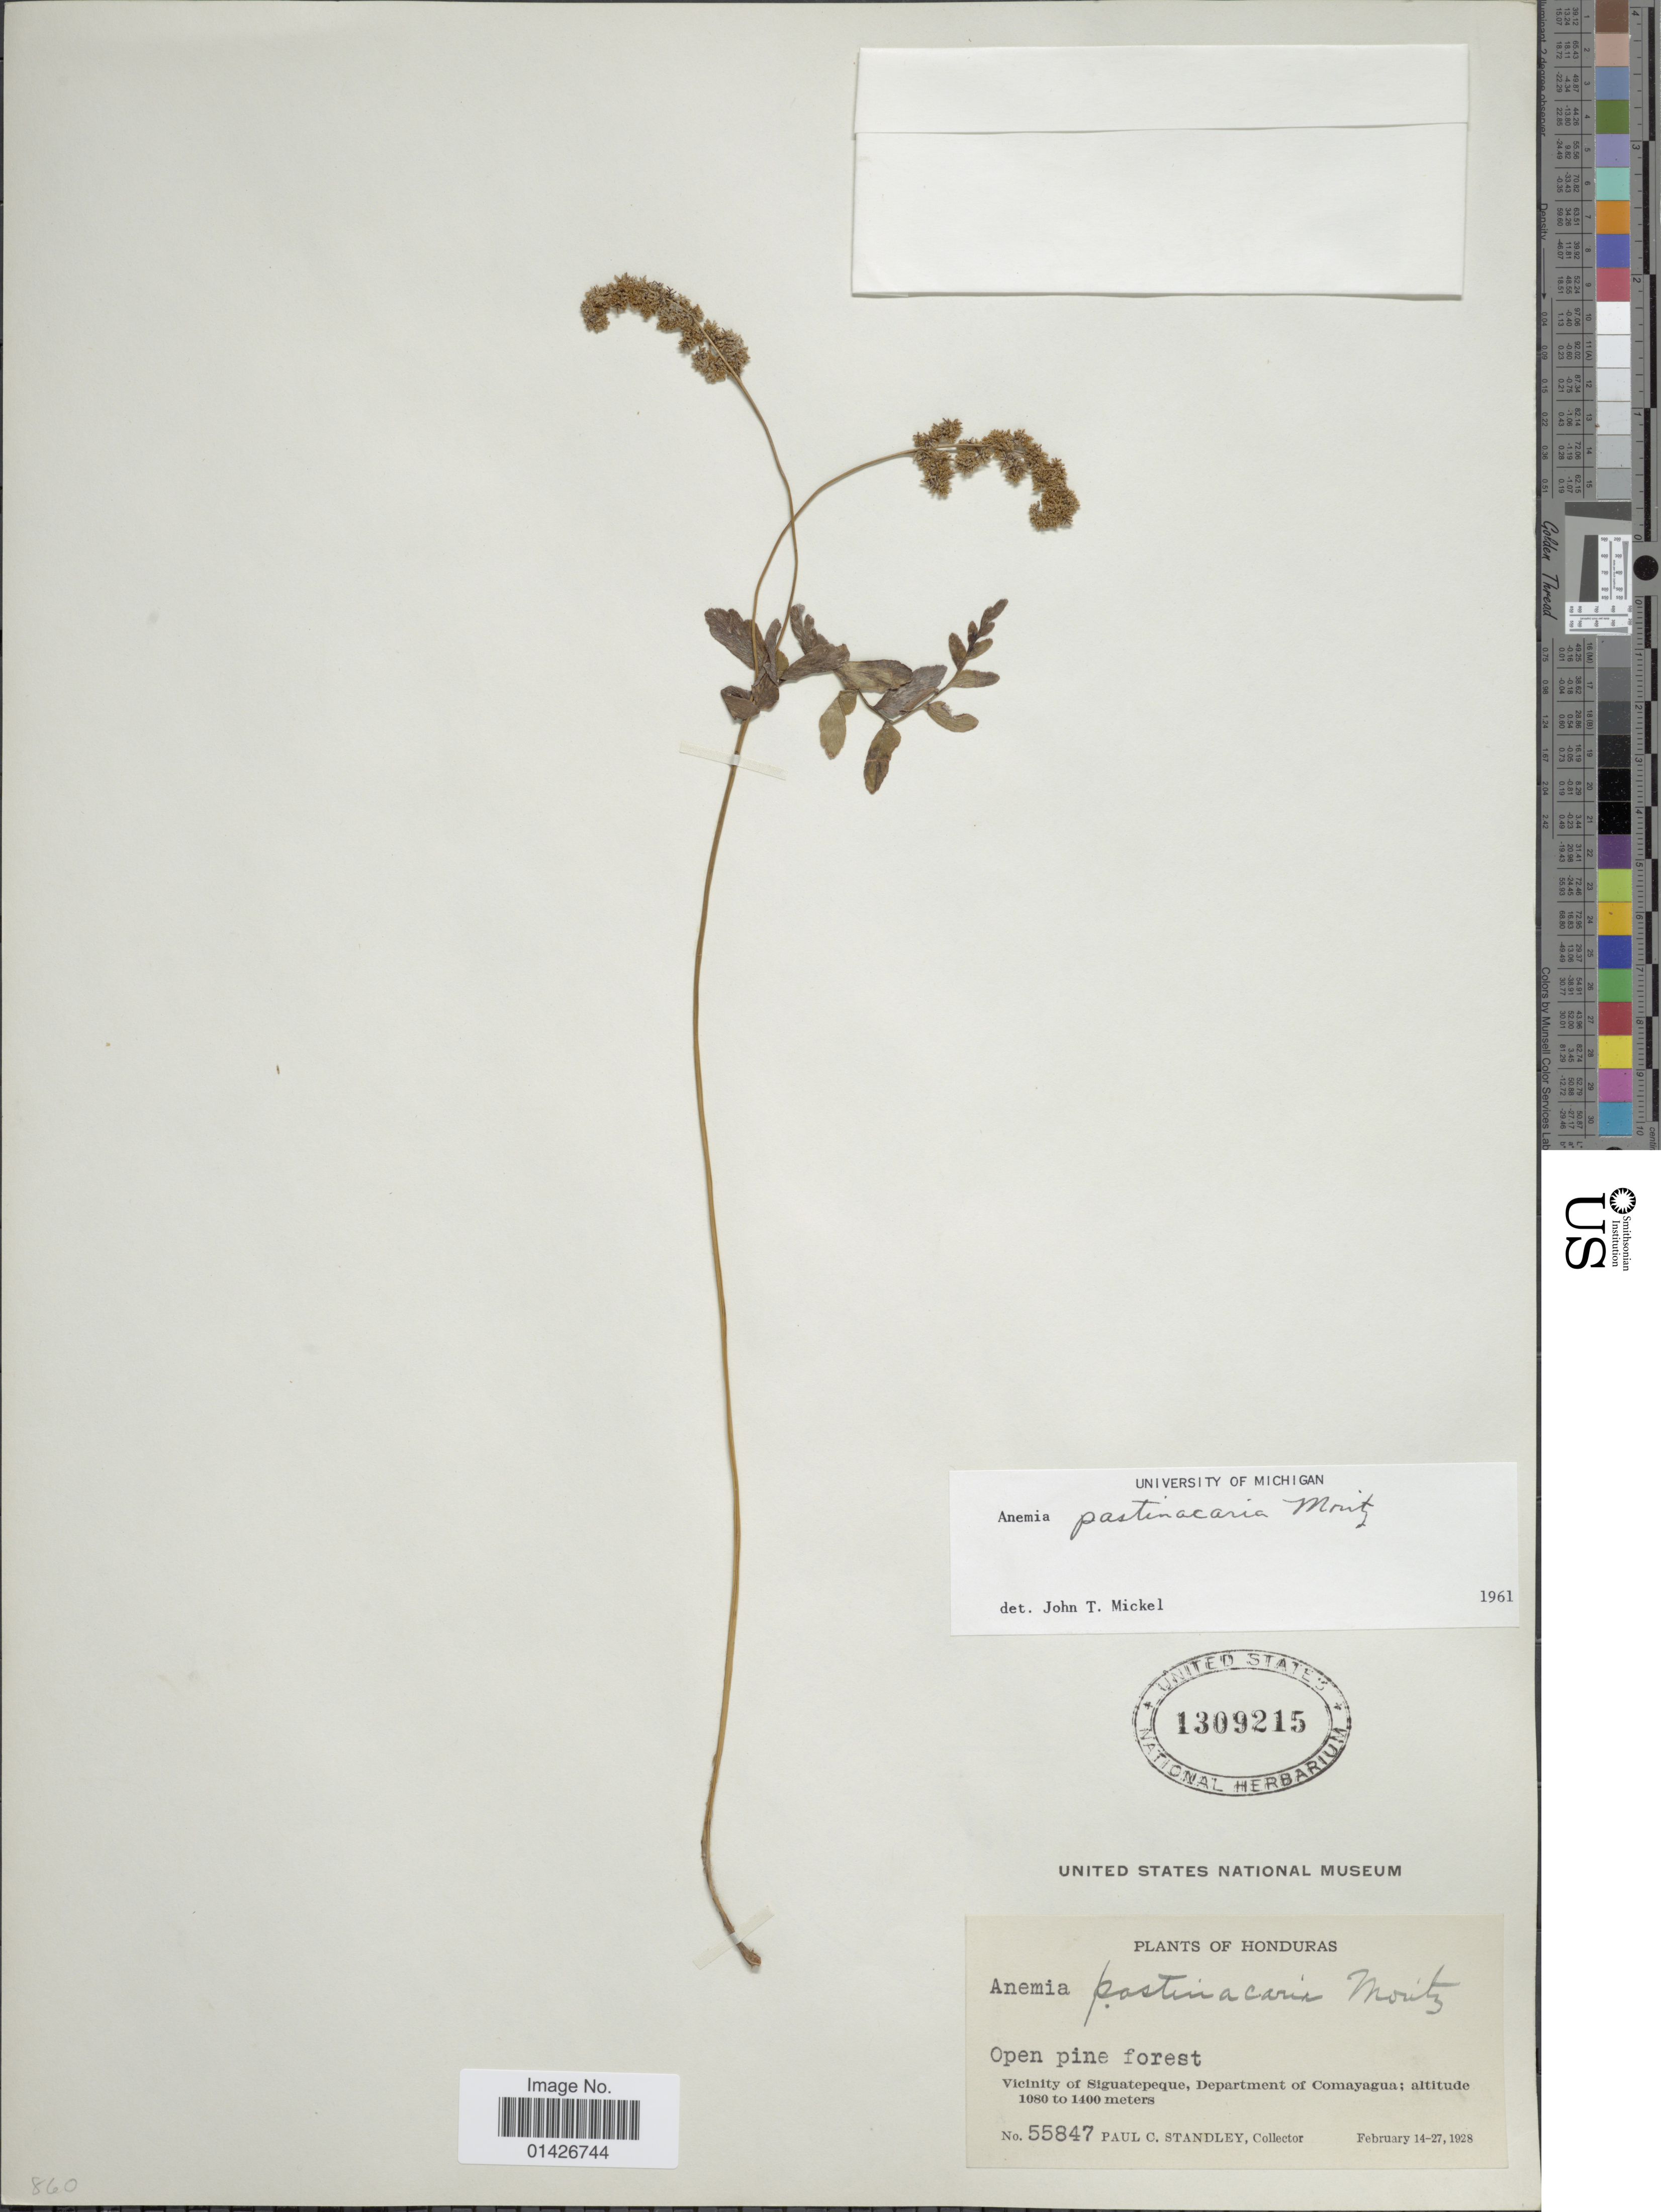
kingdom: Plantae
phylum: Tracheophyta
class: Polypodiopsida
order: Schizaeales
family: Anemiaceae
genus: Anemia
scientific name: Anemia pastinacaria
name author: Moritz ex Prantl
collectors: P. C. Standley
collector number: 55847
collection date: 1928-02-14/1928-02-27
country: Honduras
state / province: Comayagua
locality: Vicinity of Siguatepeque, Department of Comayagua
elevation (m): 1080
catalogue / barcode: US 1309215